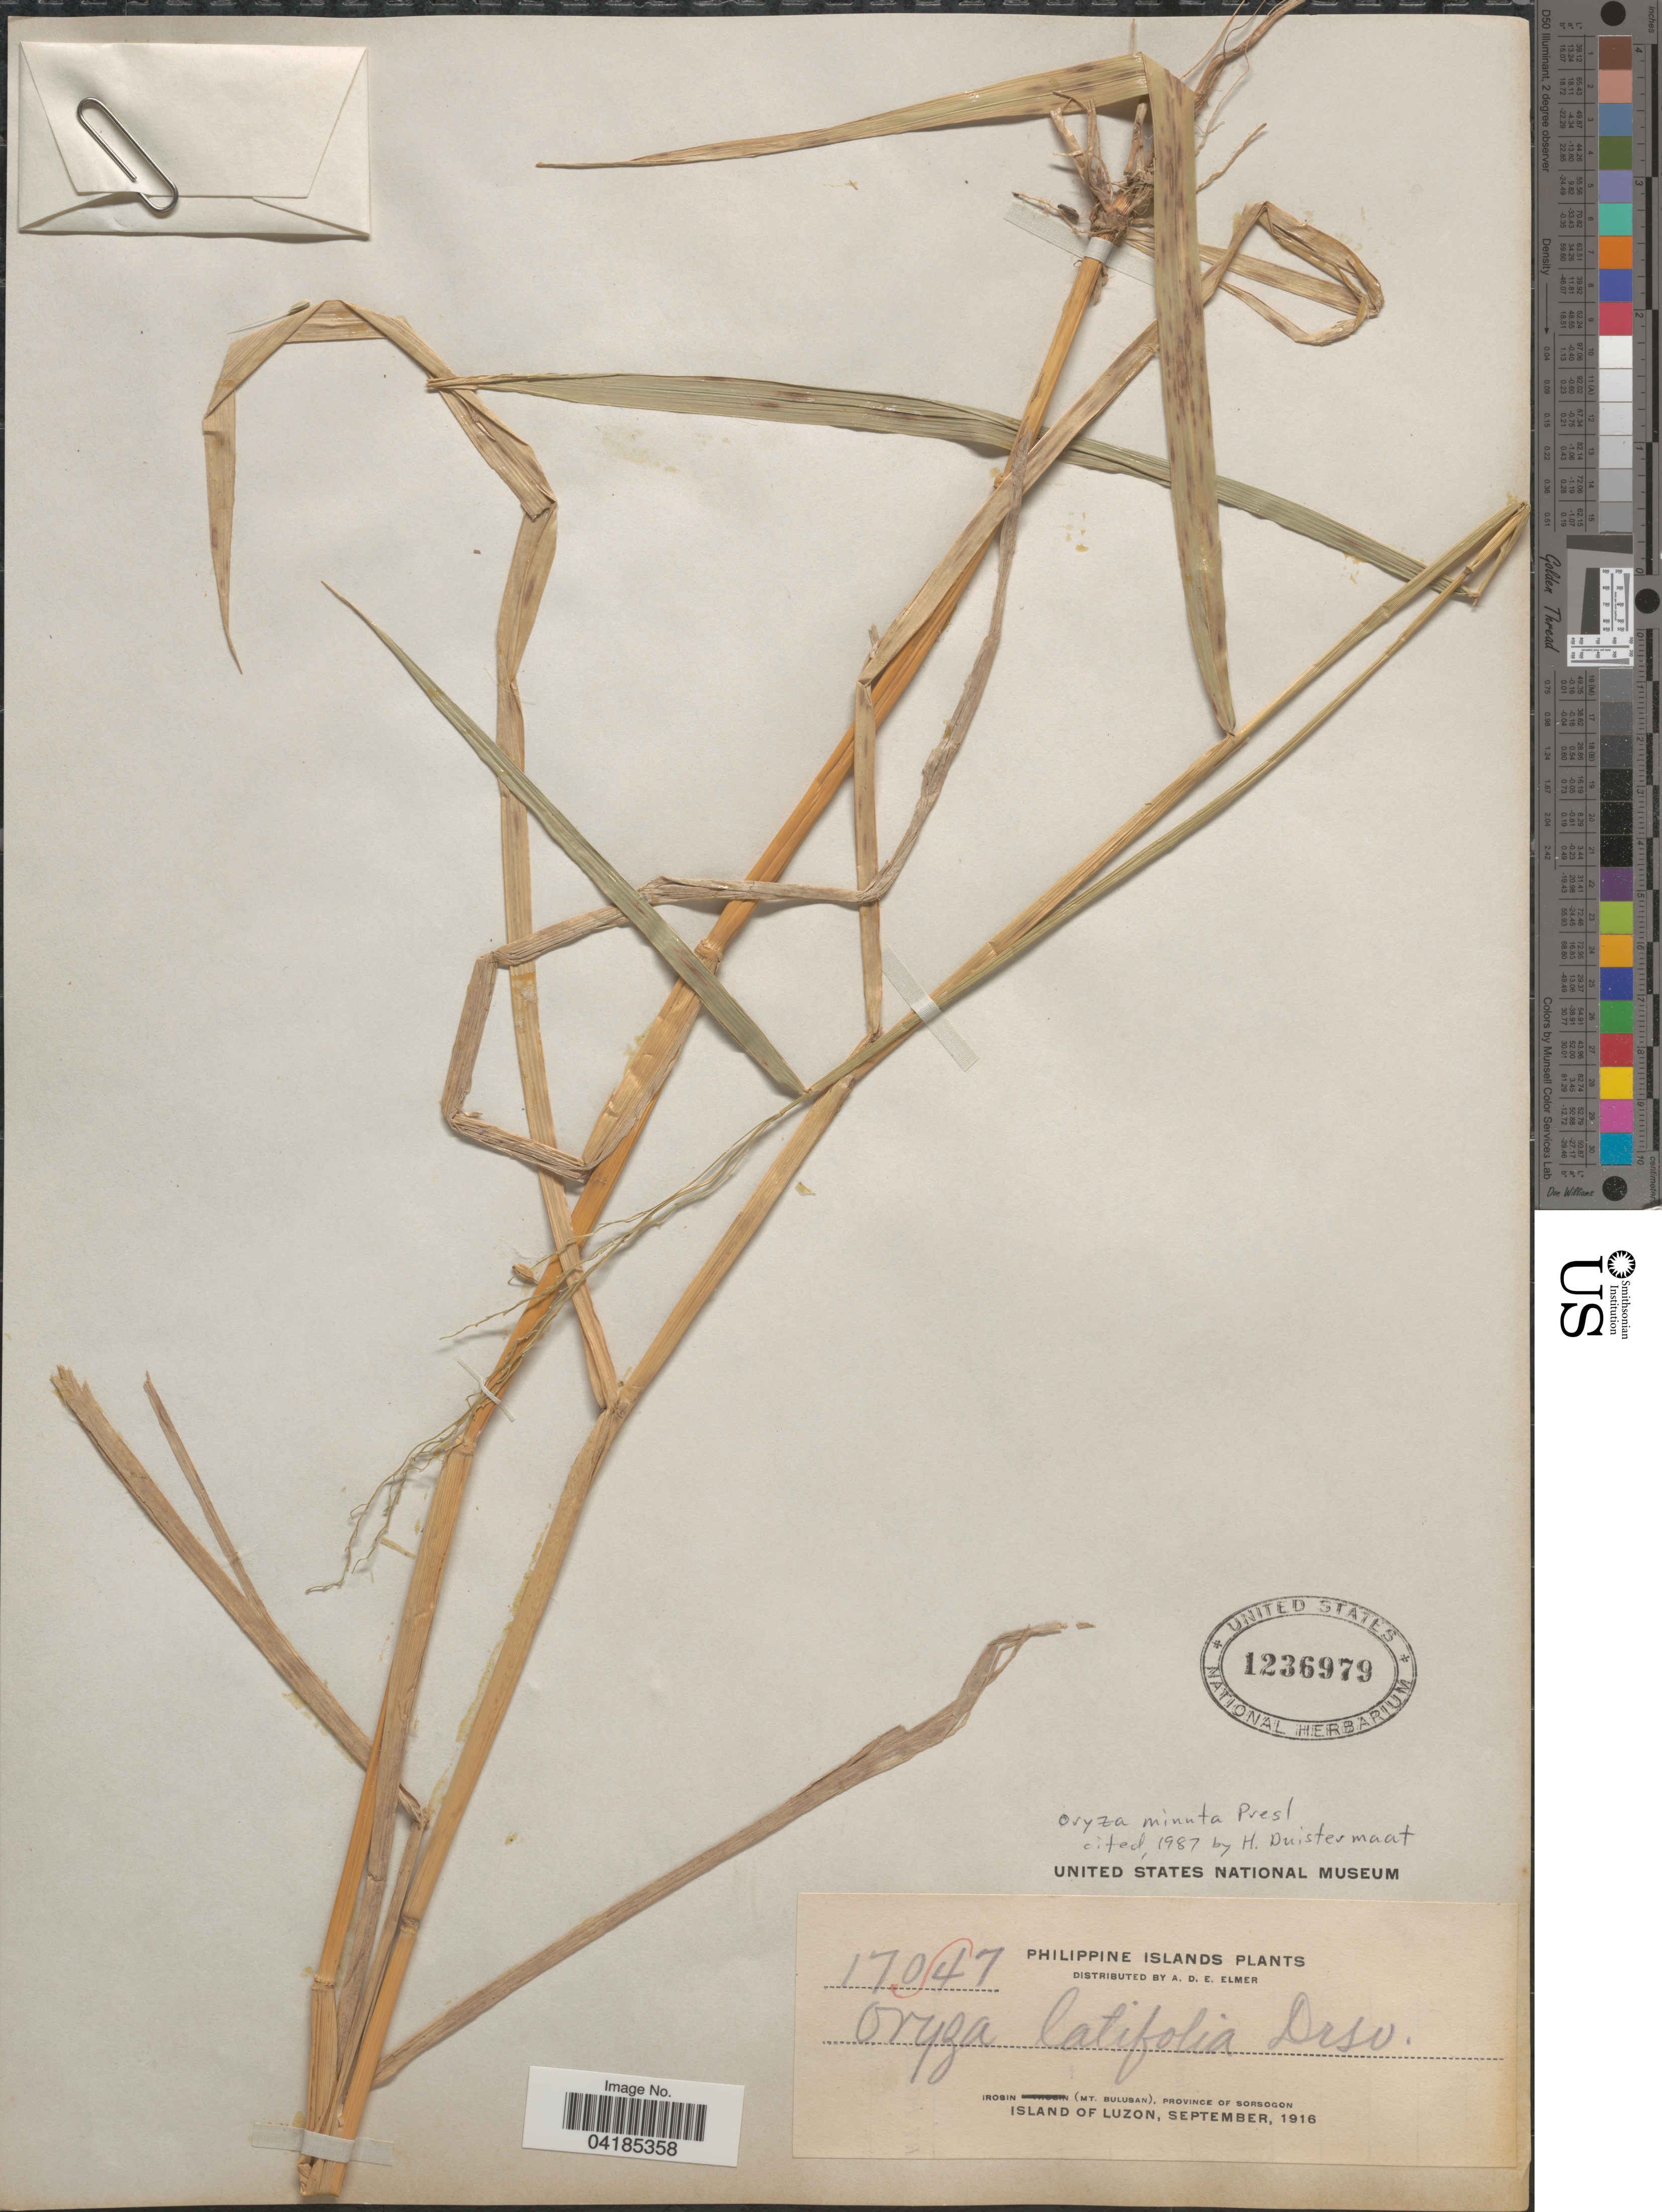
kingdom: Plantae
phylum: Tracheophyta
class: Liliopsida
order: Poales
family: Poaceae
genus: Oryza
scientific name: Oryza latifolia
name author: Desv.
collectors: A. D. E. Elmer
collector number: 17407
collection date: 1916-09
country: Philippines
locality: Philippine Islands. Irosin (Mt. Bulusan), Province of Sorsogon. Island of Luzon.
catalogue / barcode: US 1236979